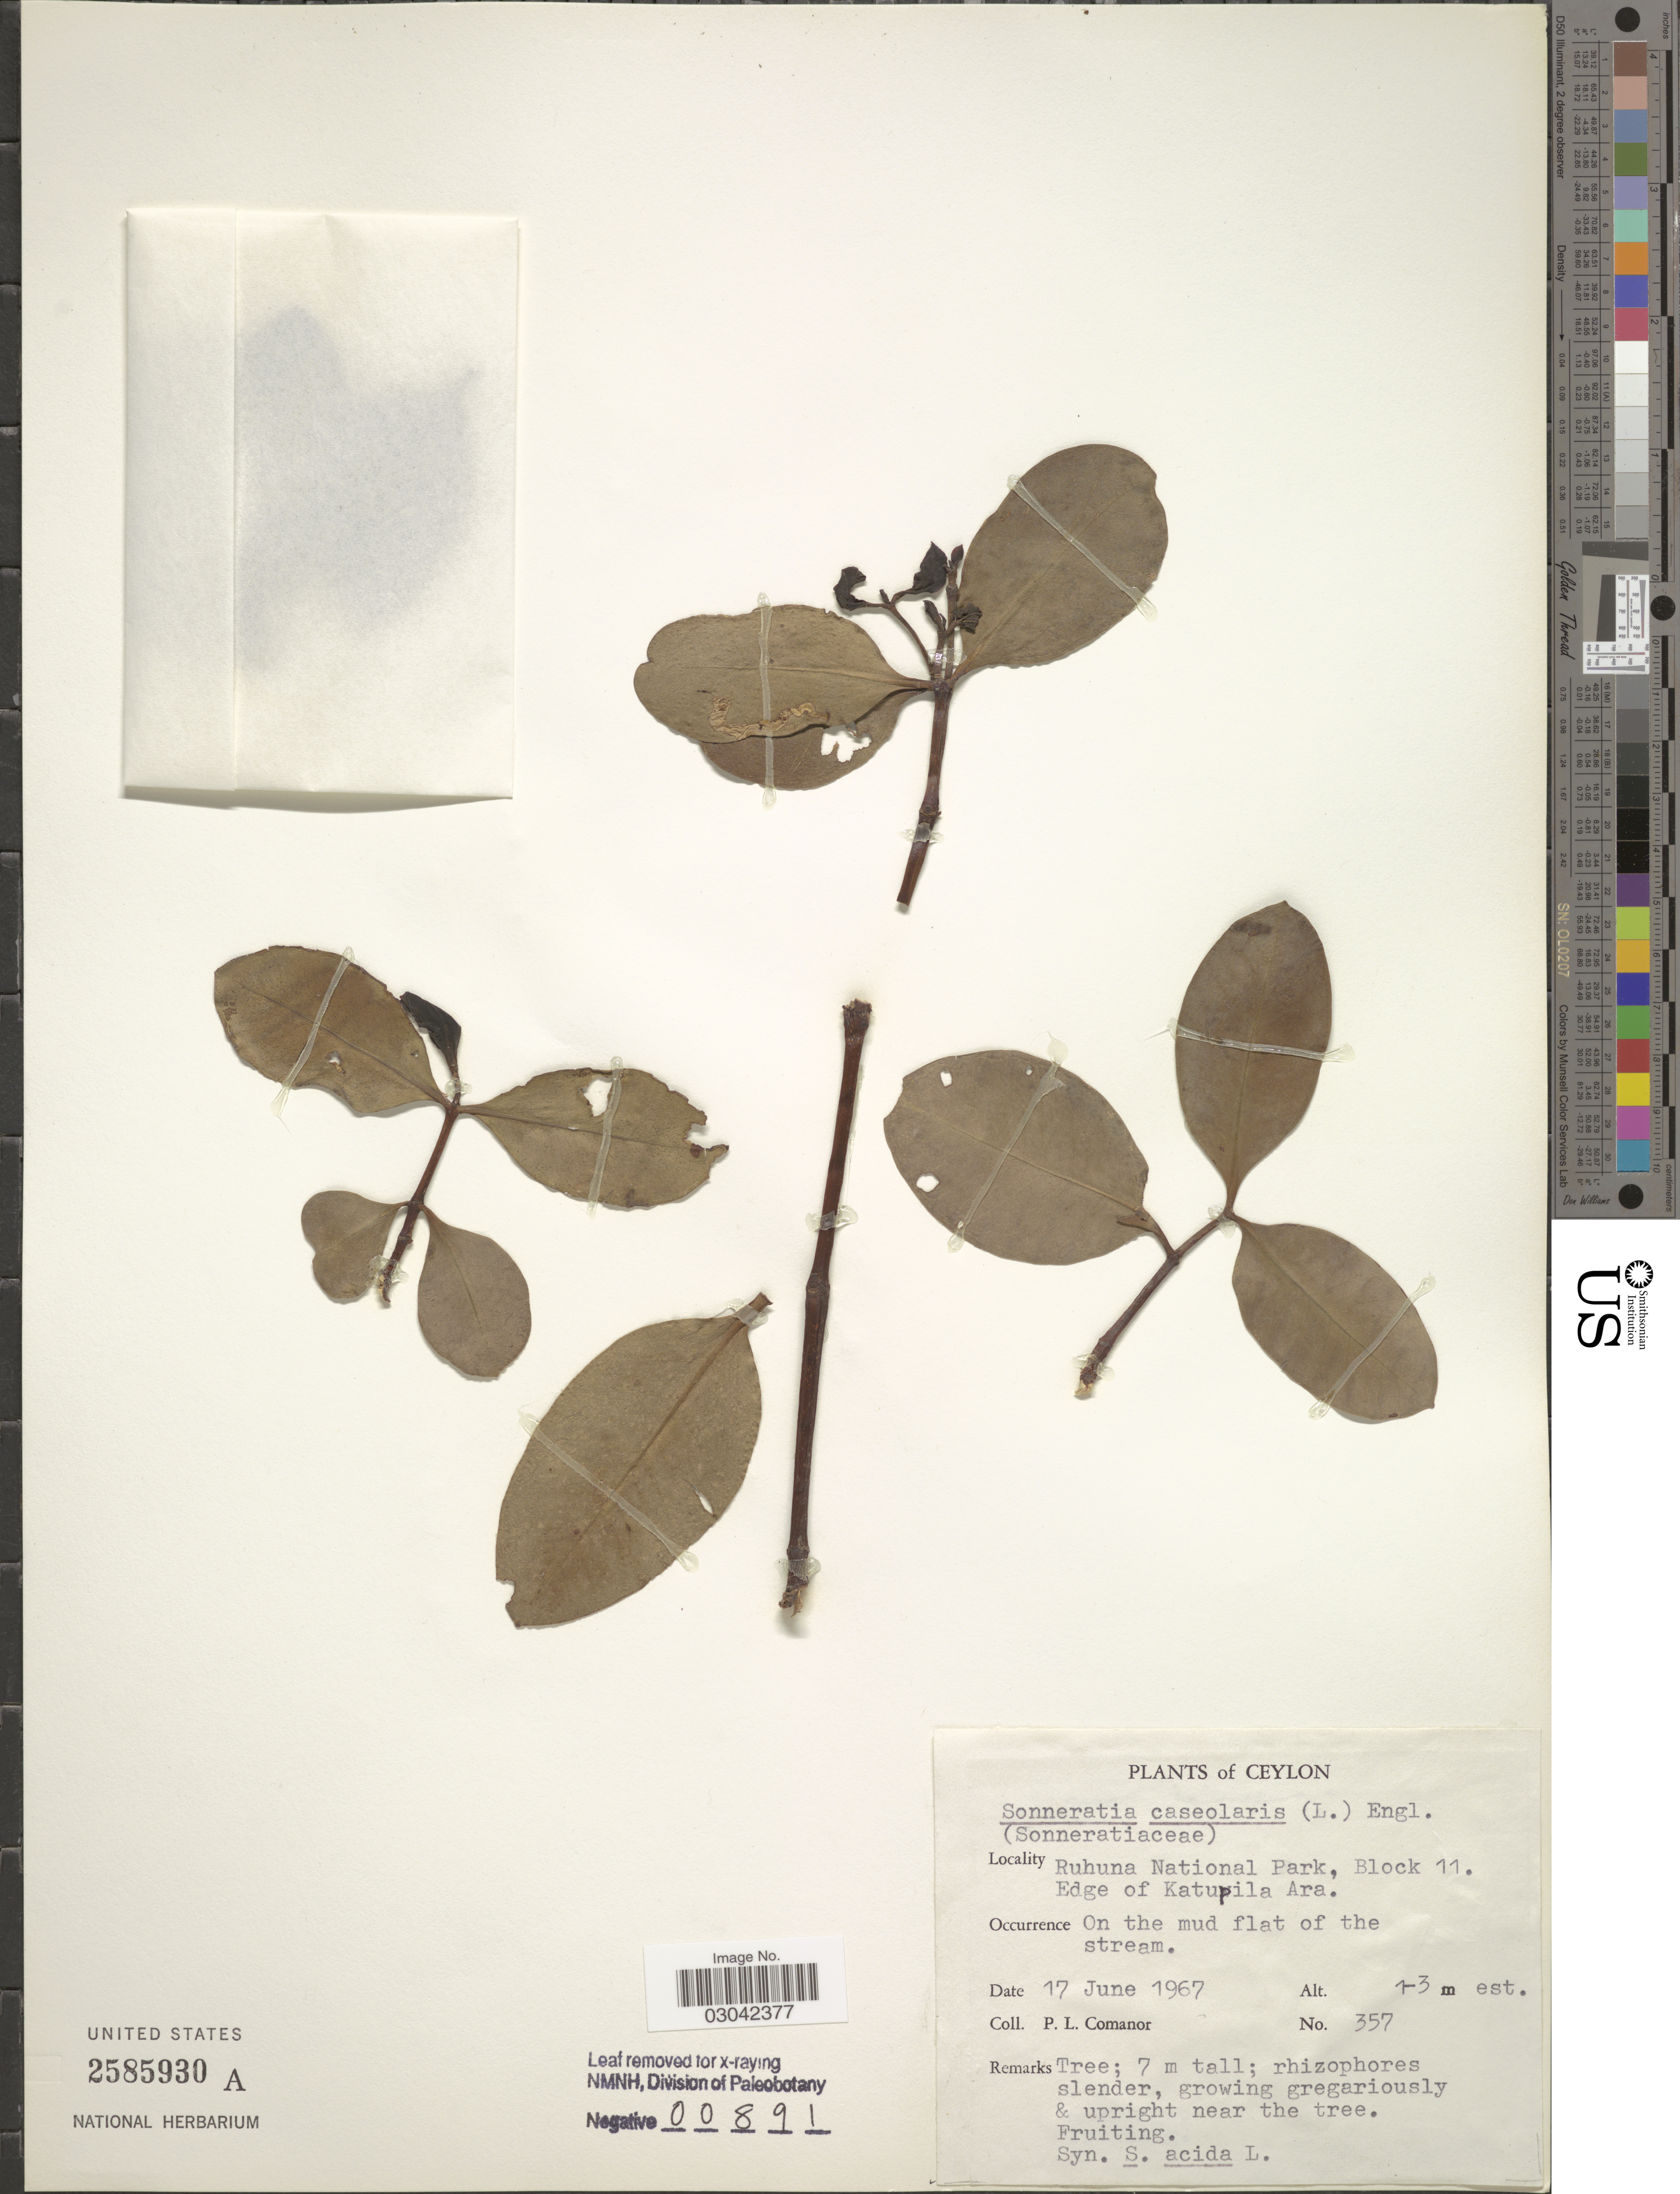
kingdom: Plantae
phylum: Tracheophyta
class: Magnoliopsida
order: Myrtales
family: Lythraceae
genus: Sonneratia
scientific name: Sonneratia caseolaris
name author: (L.) Engl.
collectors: P. Comanor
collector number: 357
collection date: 1967-06-17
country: Sri Lanka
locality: Ceylon. Ruhuna National Park, Block 11. Edge of Katupila Ara.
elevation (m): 1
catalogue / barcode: US 2585930A